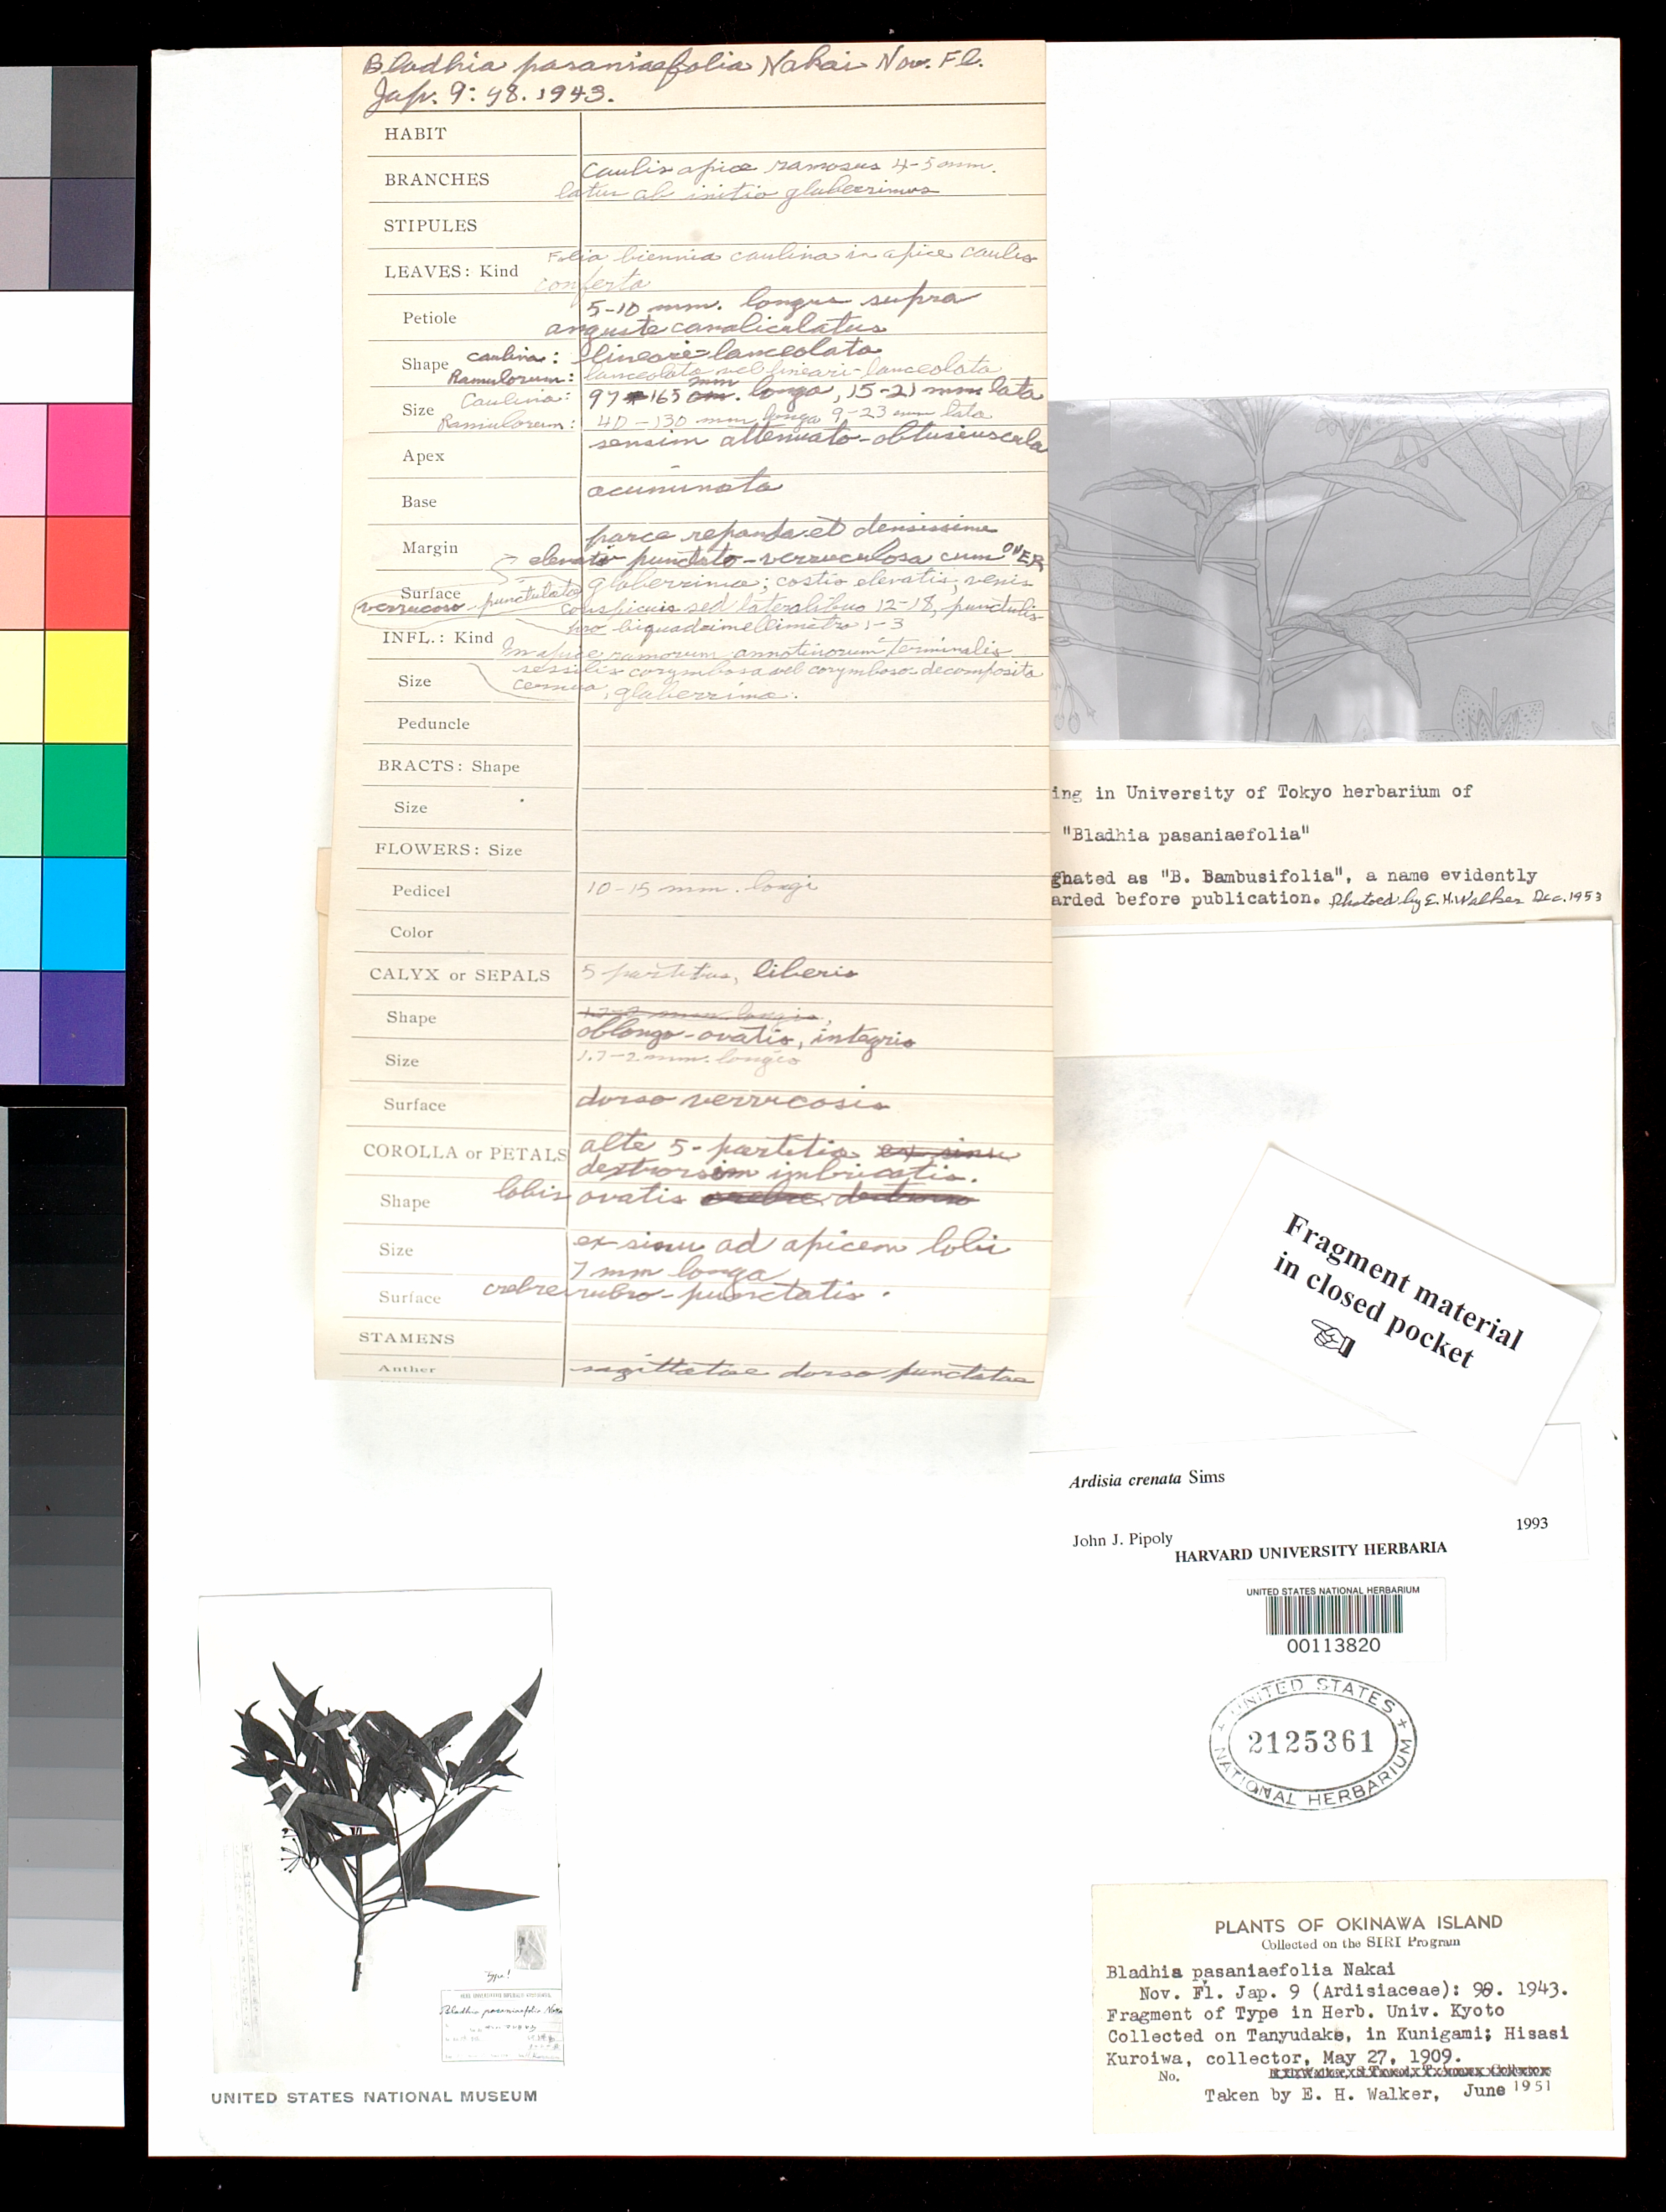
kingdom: Plantae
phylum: Tracheophyta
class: Magnoliopsida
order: Ericales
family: Primulaceae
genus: Bladhia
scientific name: Bladhia pasaniaefolia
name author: Nakai in Nakai & Honda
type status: Type Collection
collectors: H. Kuroiwa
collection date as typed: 27 May 1909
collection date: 1909-05-27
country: Japan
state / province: Okinawa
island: Okinawa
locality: Tanyudake, in Kunigami.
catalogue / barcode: US 2125361